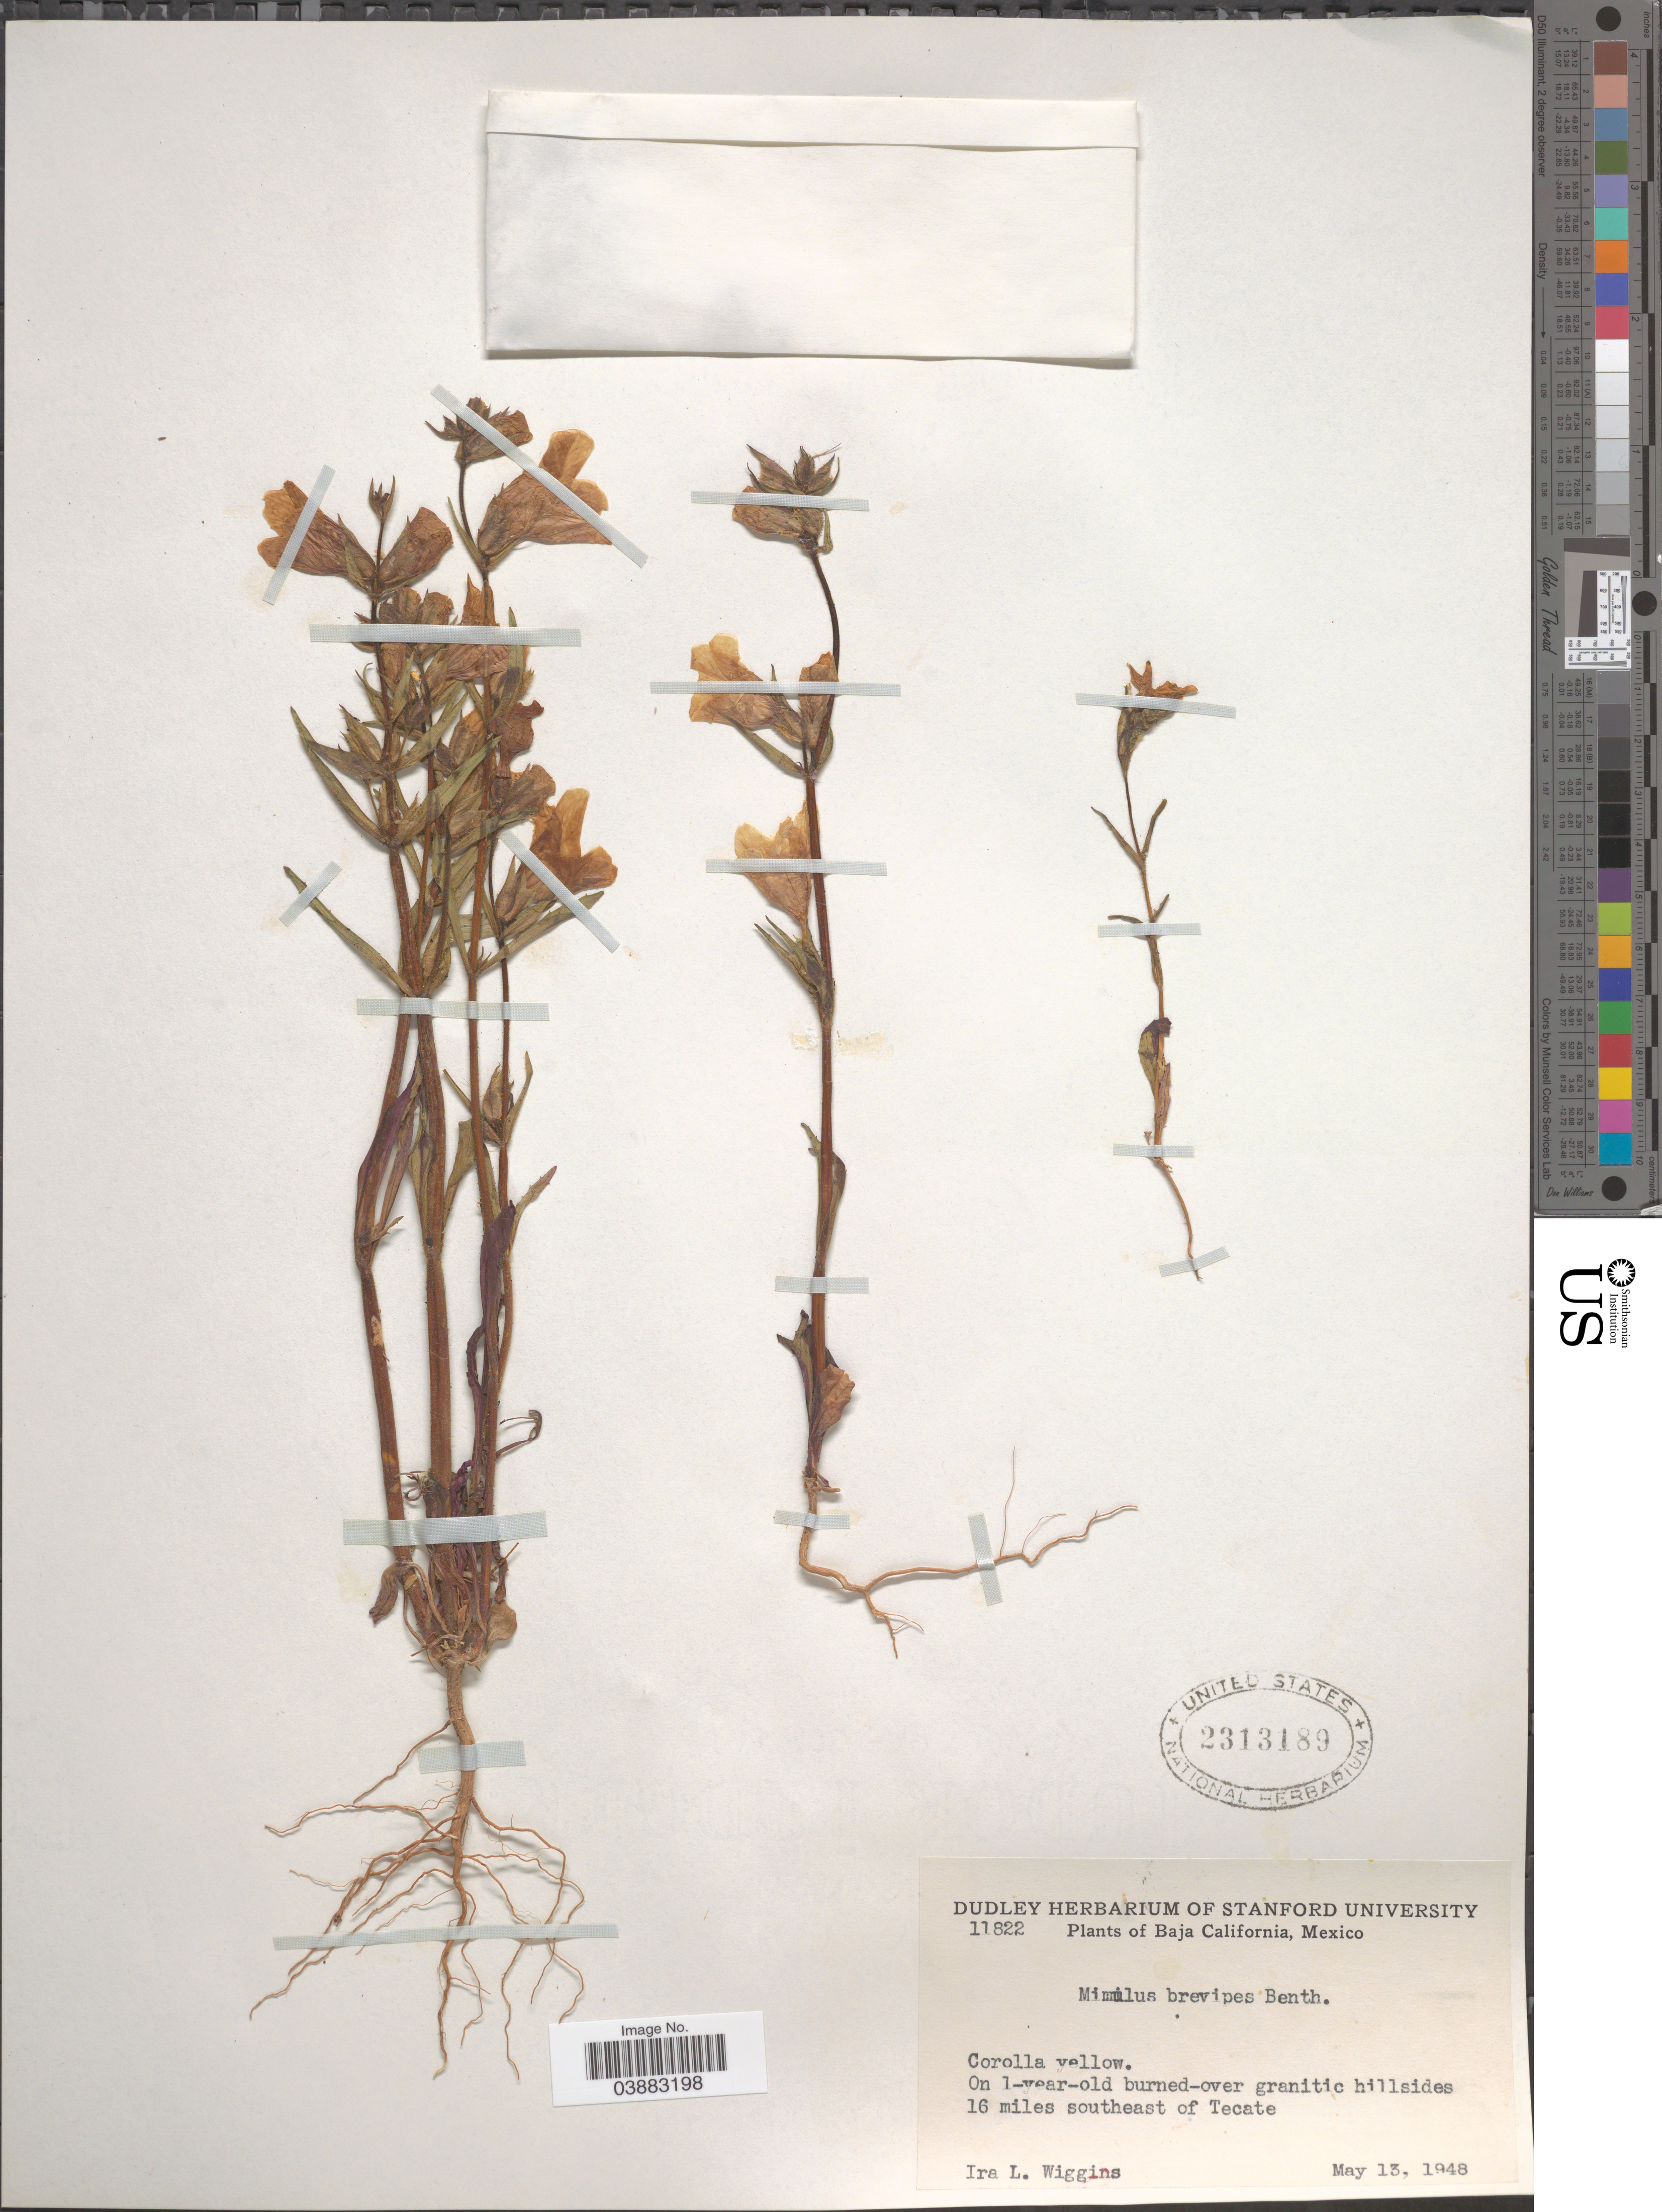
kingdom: Plantae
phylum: Tracheophyta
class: Magnoliopsida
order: Lamiales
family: Phrymaceae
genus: Mimulus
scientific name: Mimulus brevipes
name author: Benth.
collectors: I. L. Wiggins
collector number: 11822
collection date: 1948-05-13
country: Mexico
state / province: Baja California Norte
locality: On 1-year-old burned-over granitic hillsides 16 miles southeast of Tecate.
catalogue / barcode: US 2313189